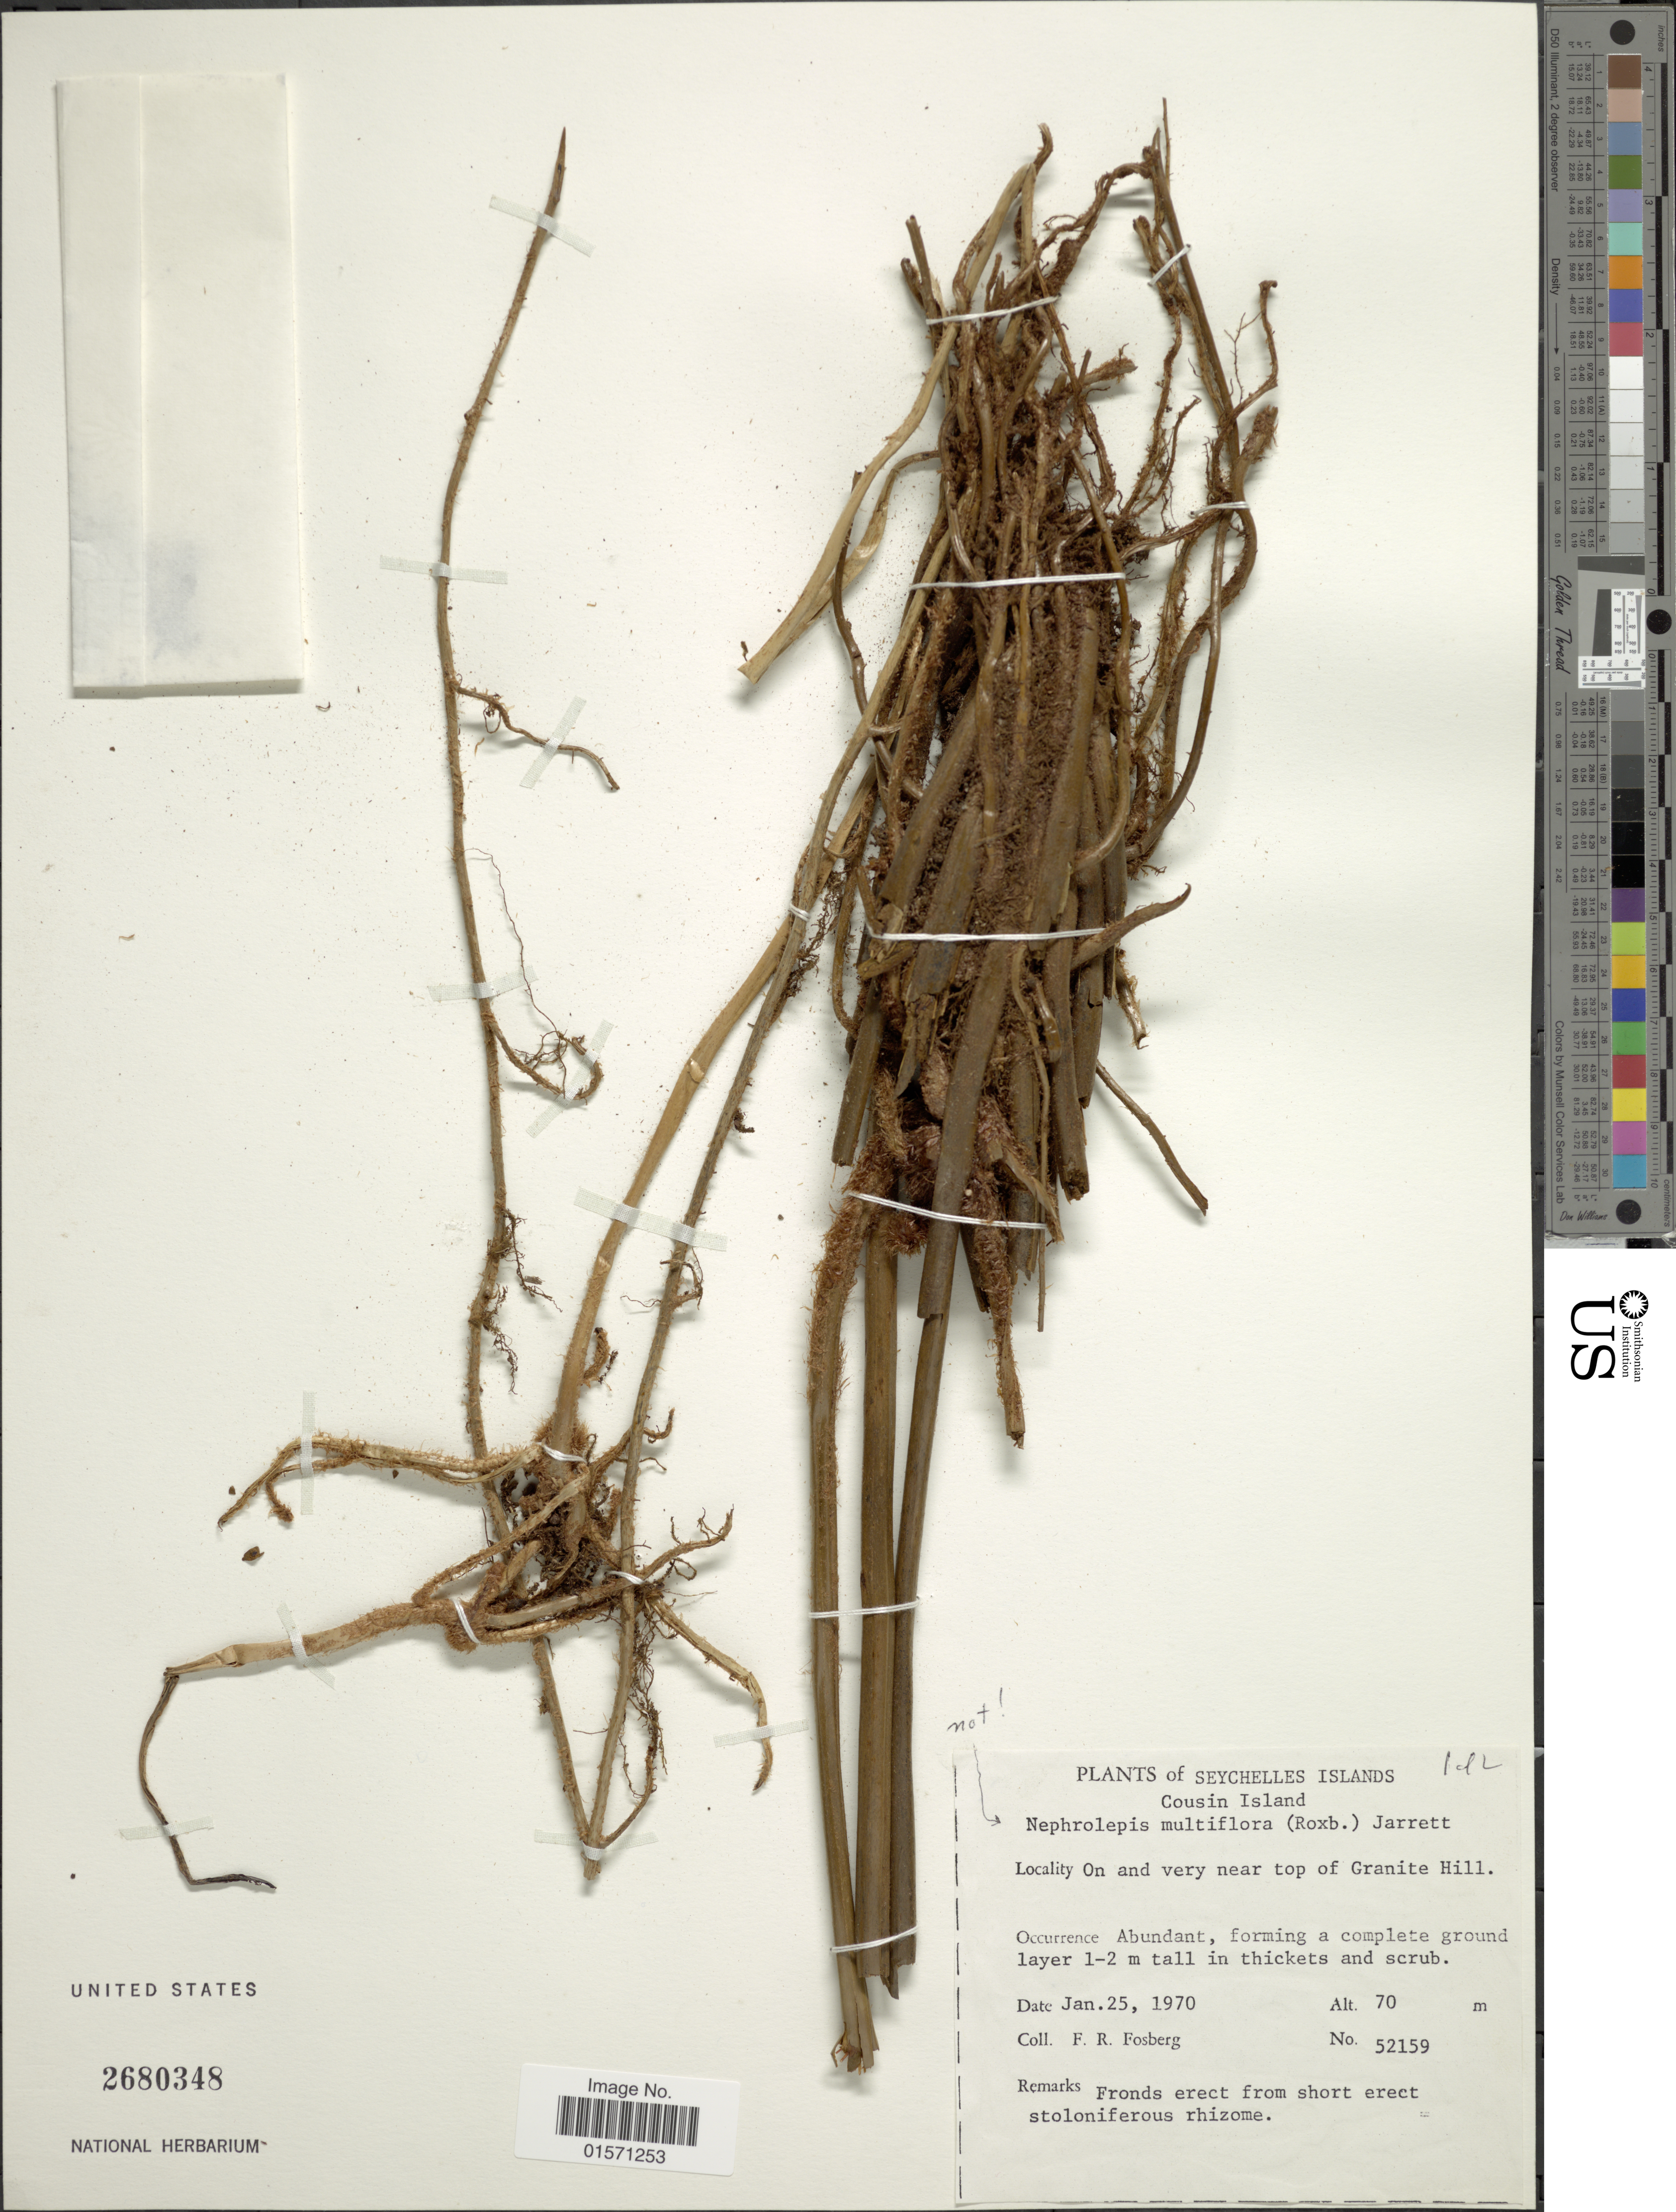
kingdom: Plantae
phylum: Tracheophyta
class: Polypodiopsida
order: Polypodiales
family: Nephrolepidaceae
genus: Nephrolepis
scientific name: Nephrolepis biserrata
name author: (Sw.) Schott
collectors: F. R. Fosberg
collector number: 52159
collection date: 1970-01-25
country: Seychelles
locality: Cousin Island. On and very near top of Granite Hill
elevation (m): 70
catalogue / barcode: US 2680348